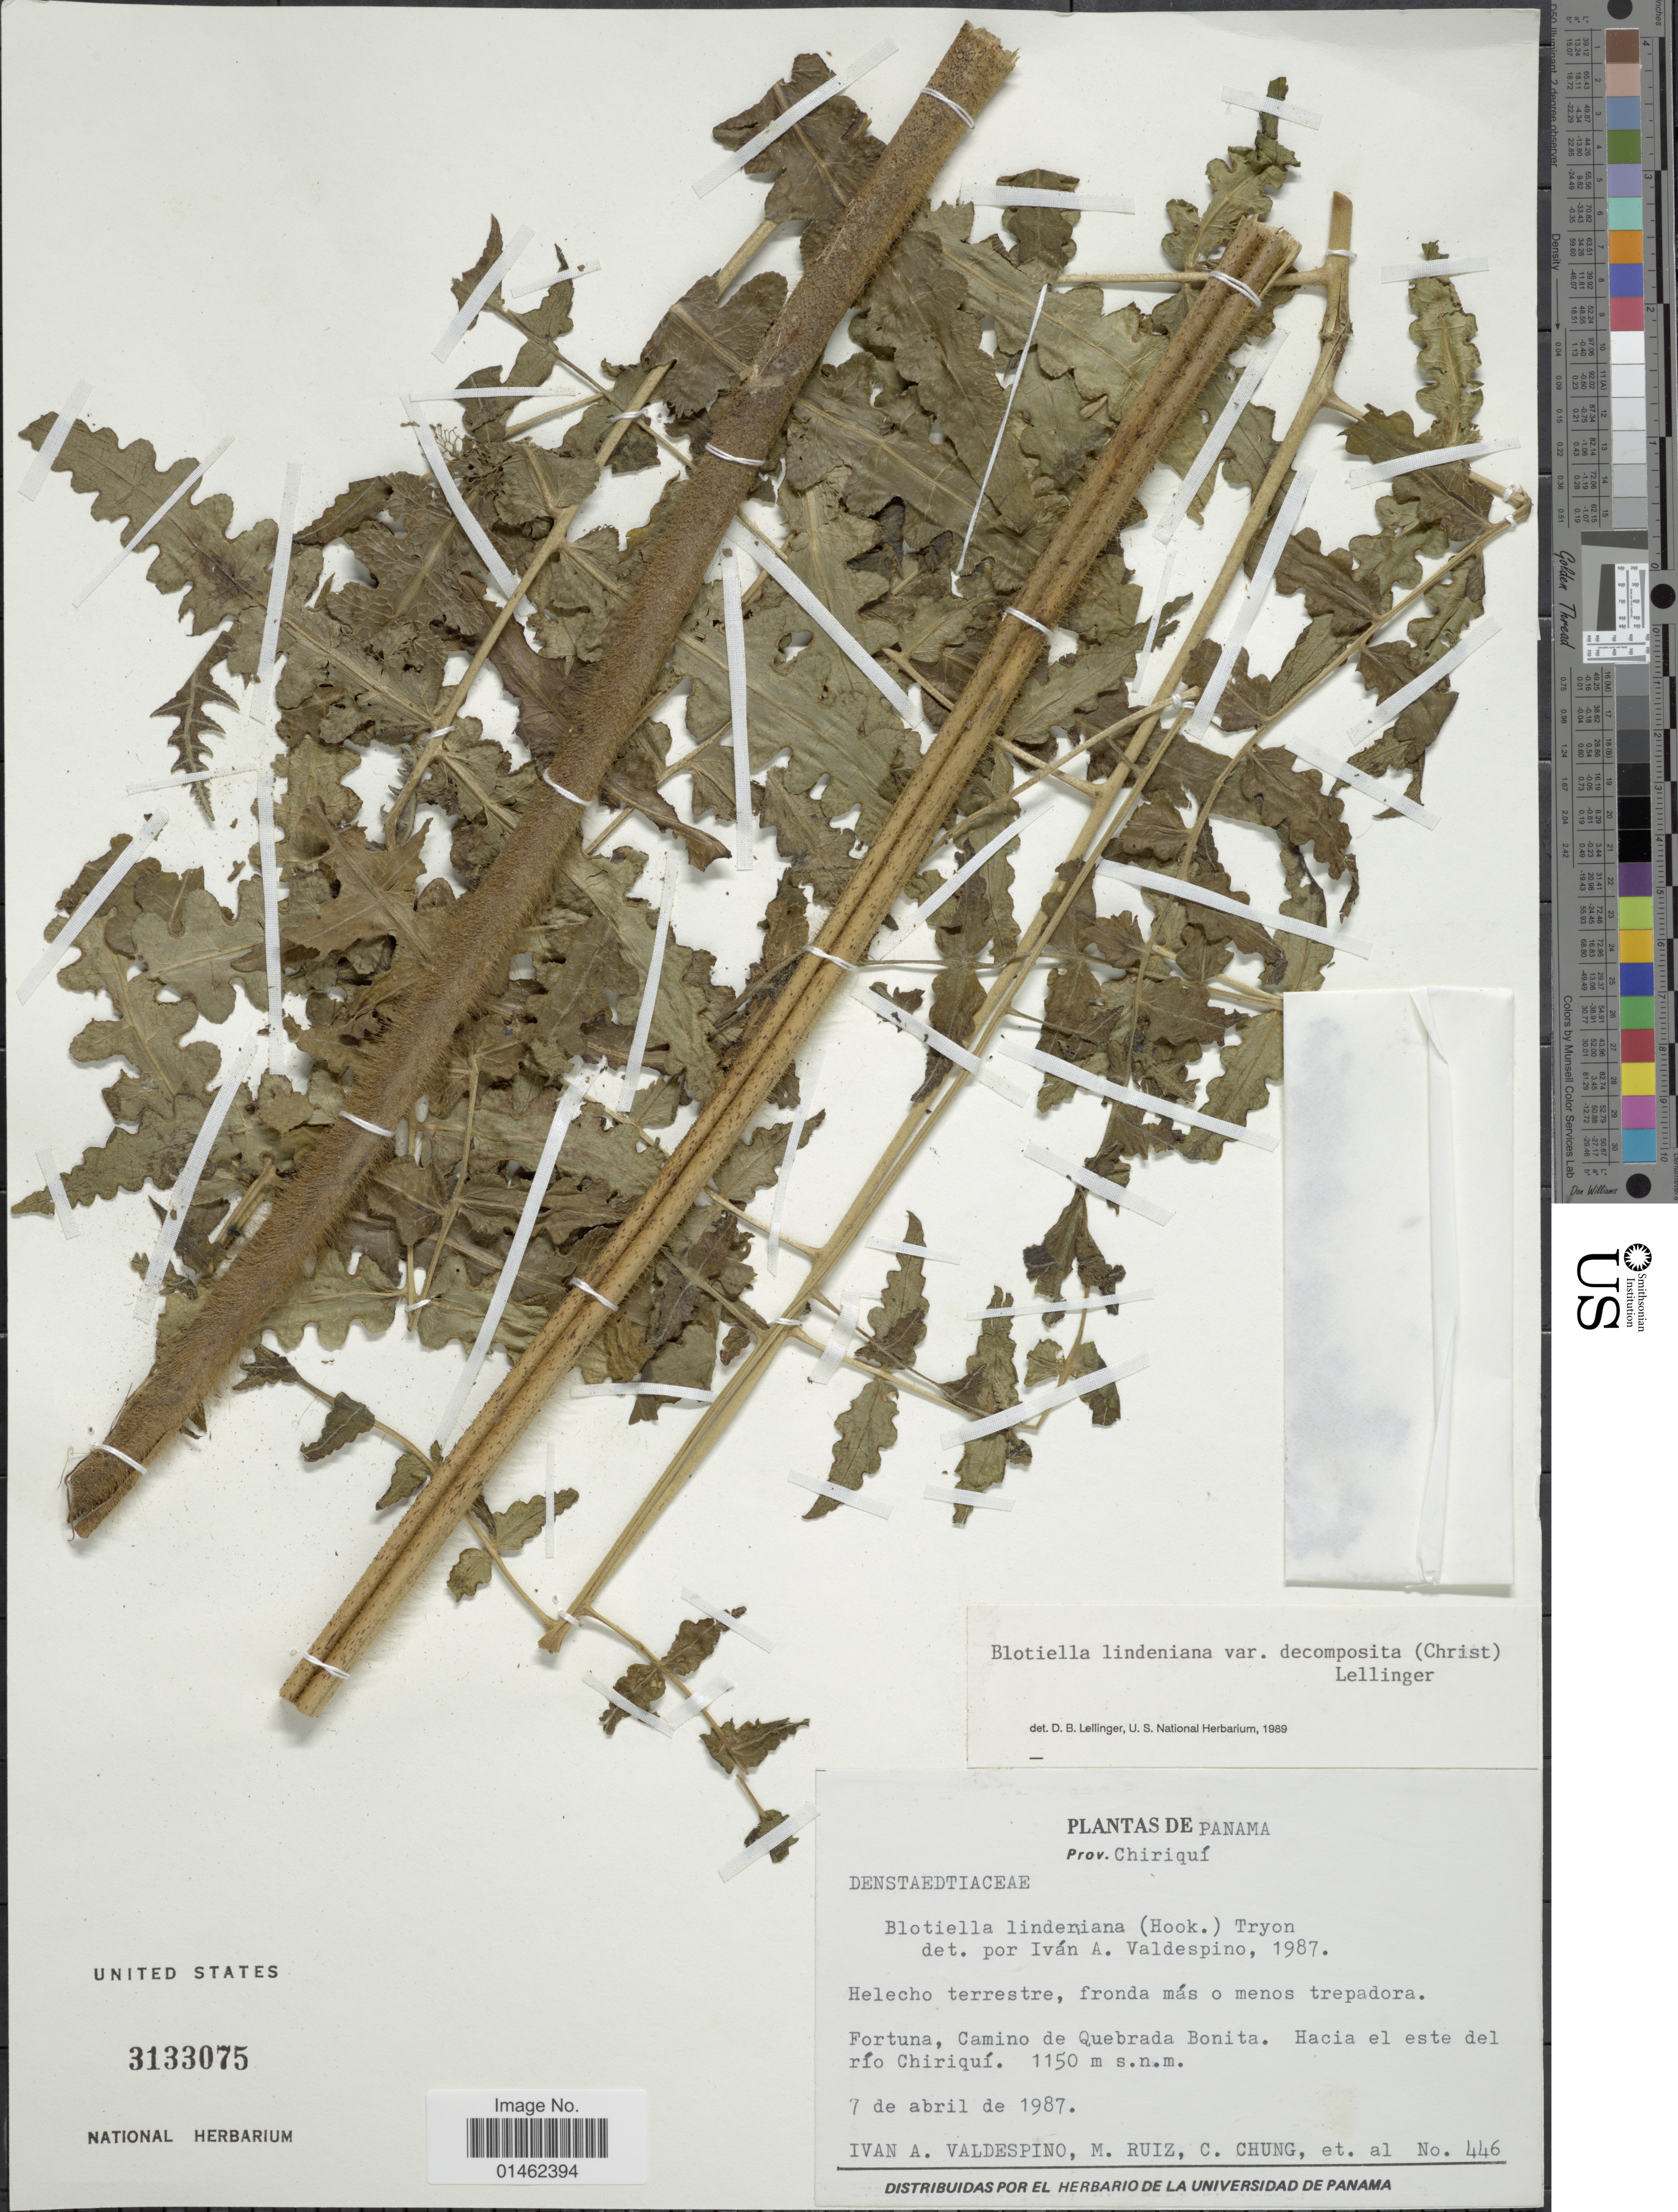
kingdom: Plantae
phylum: Tracheophyta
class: Polypodiopsida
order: Polypodiales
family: Dennstaedtiaceae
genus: Blotiella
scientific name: Blotiella lindeniana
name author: (Hook.) R.M. Tryon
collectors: I. A. Valdespino, M. Ruiz, C. Chung & et al.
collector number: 446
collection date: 1987-04-07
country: Panama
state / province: Chiriqui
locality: Fortuna, Camino de Quebrada Bonita. Hacia el este del río Chiriquí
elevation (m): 1150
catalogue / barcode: US 3133075